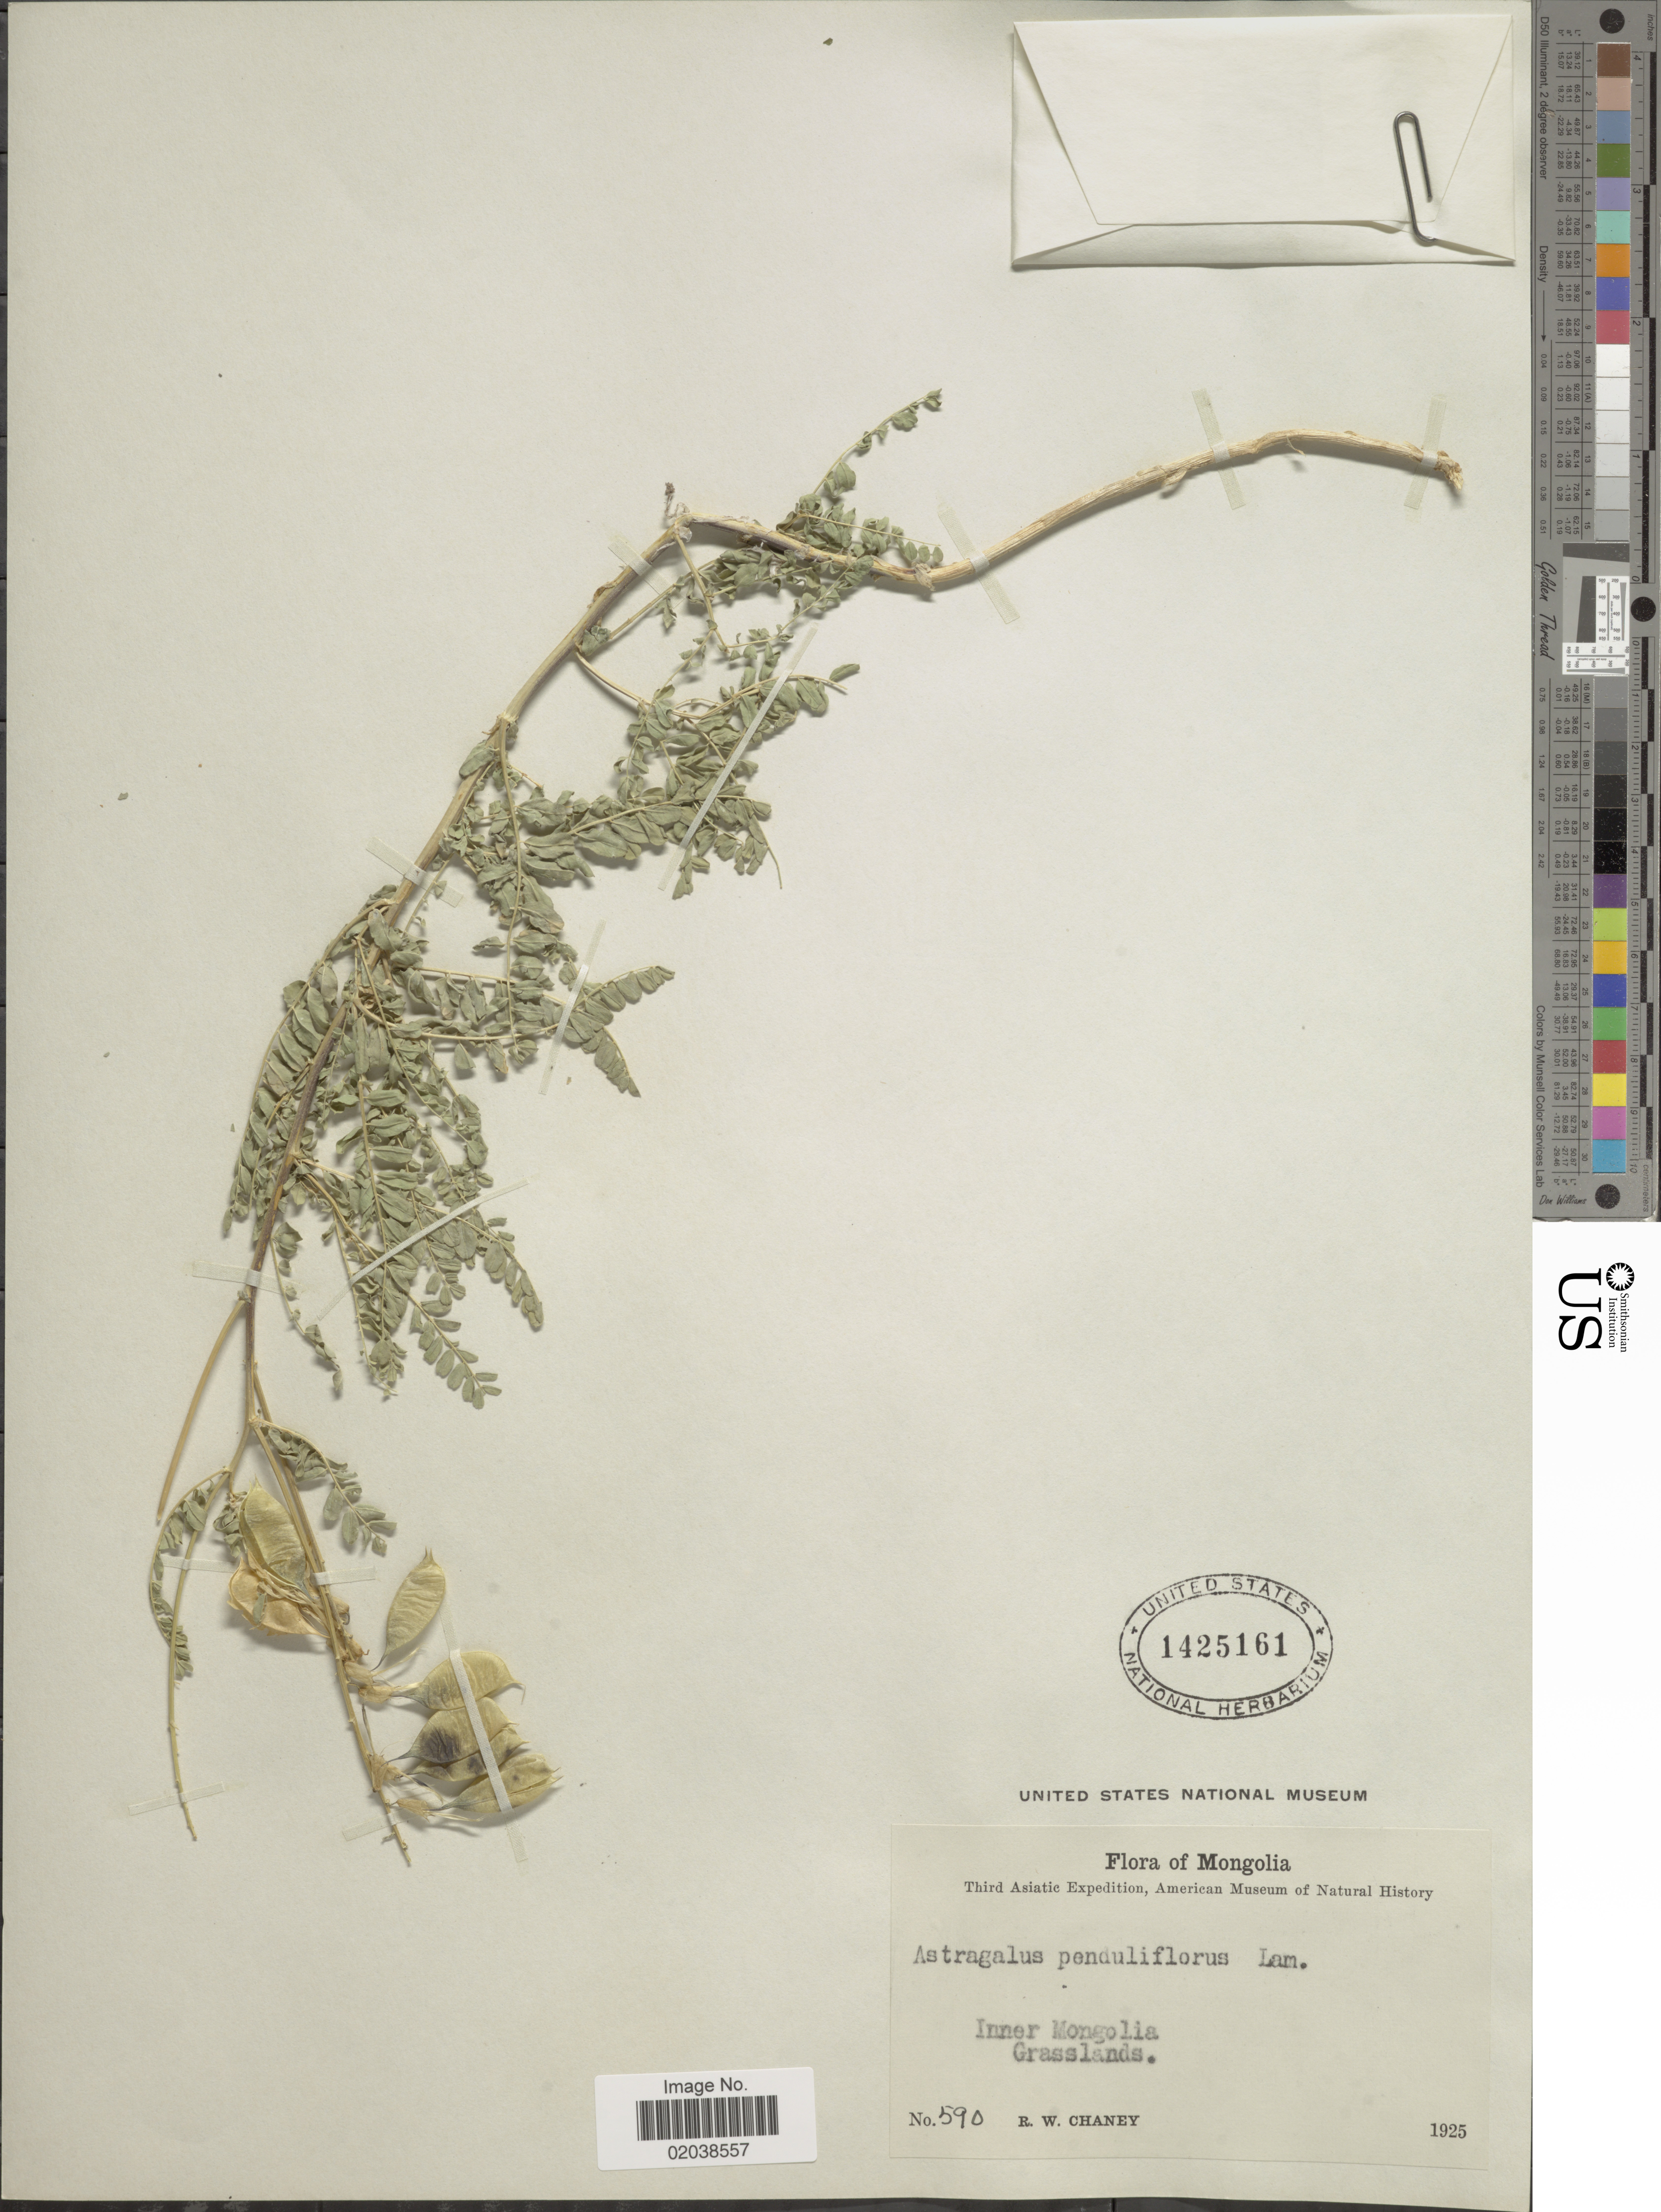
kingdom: Plantae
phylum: Tracheophyta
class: Magnoliopsida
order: Fabales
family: Fabaceae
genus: Astragalus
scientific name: Astragalus penduliflorus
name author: Lam.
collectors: R. Chaney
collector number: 590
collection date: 1925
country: Mongolia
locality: Inner Mongolia. Grasslands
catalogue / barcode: US 1425161